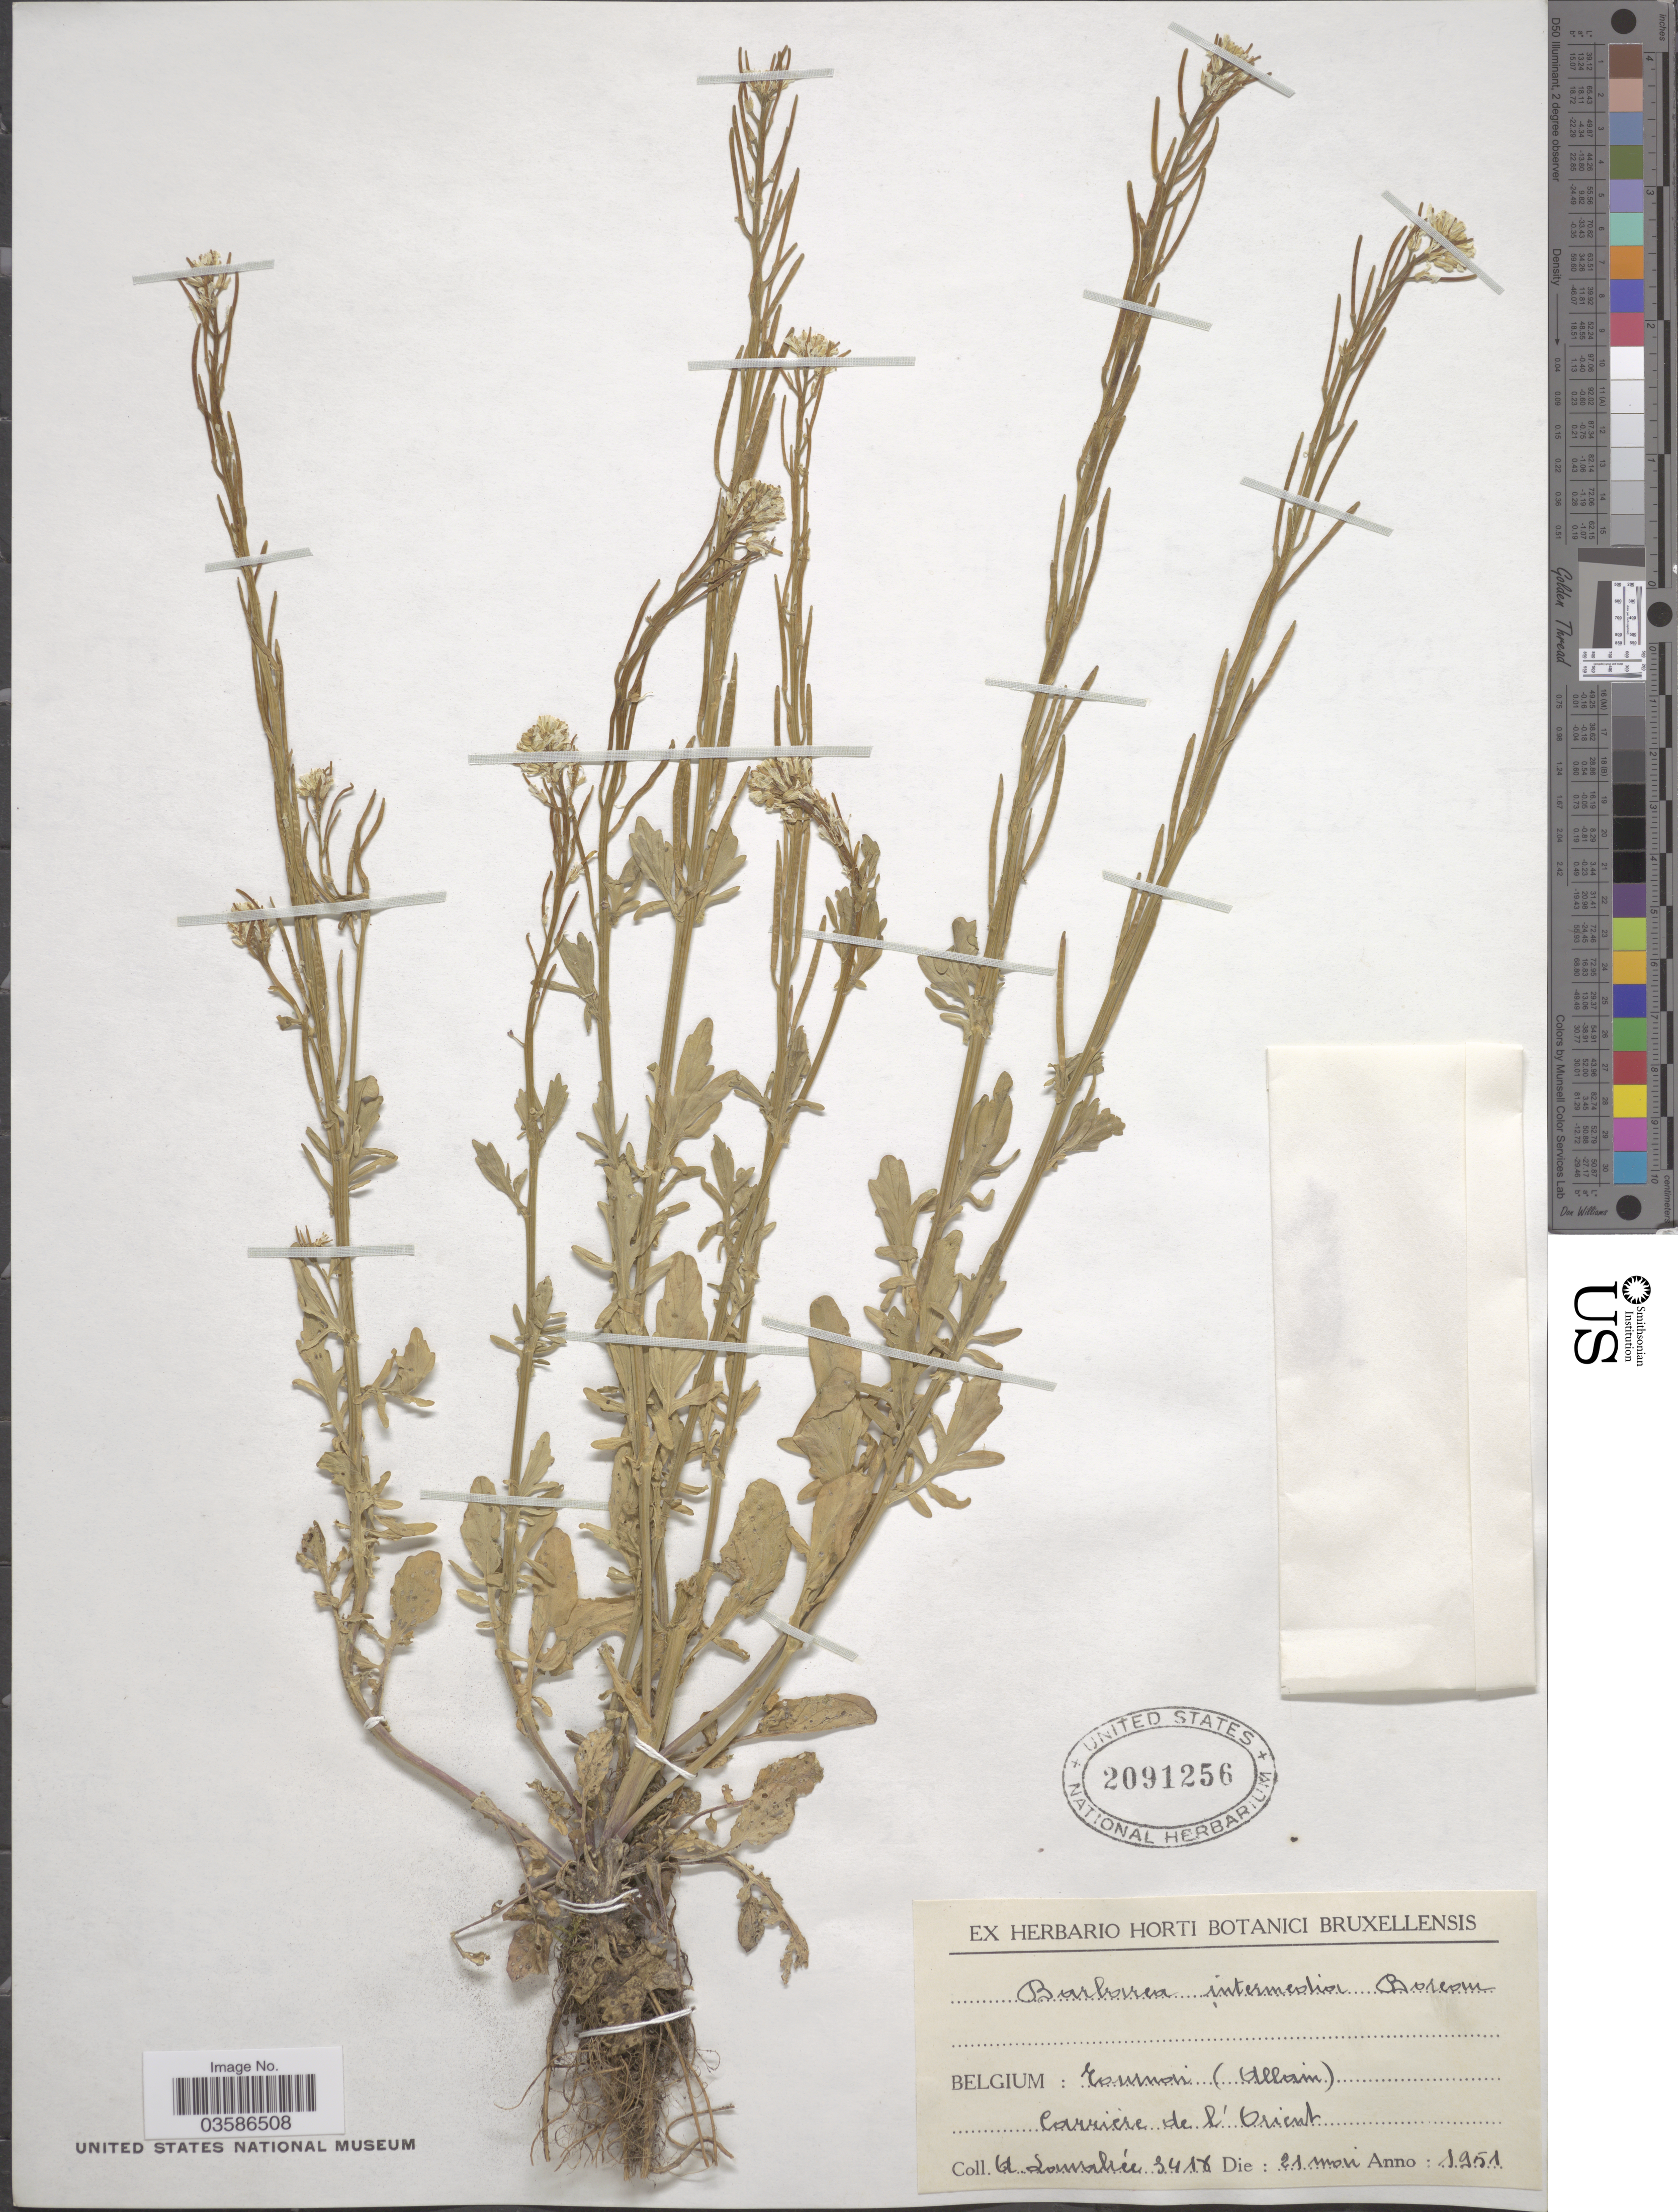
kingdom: Plantae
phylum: Tracheophyta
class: Magnoliopsida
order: Brassicales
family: Brassicaceae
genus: Barbarea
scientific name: Barbarea intermedia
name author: Boreau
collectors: A. G. Lawalrée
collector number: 3418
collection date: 1951-05-21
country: Belgium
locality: Tournai (Allain). Carriere de l'Orient.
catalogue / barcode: US 2091256